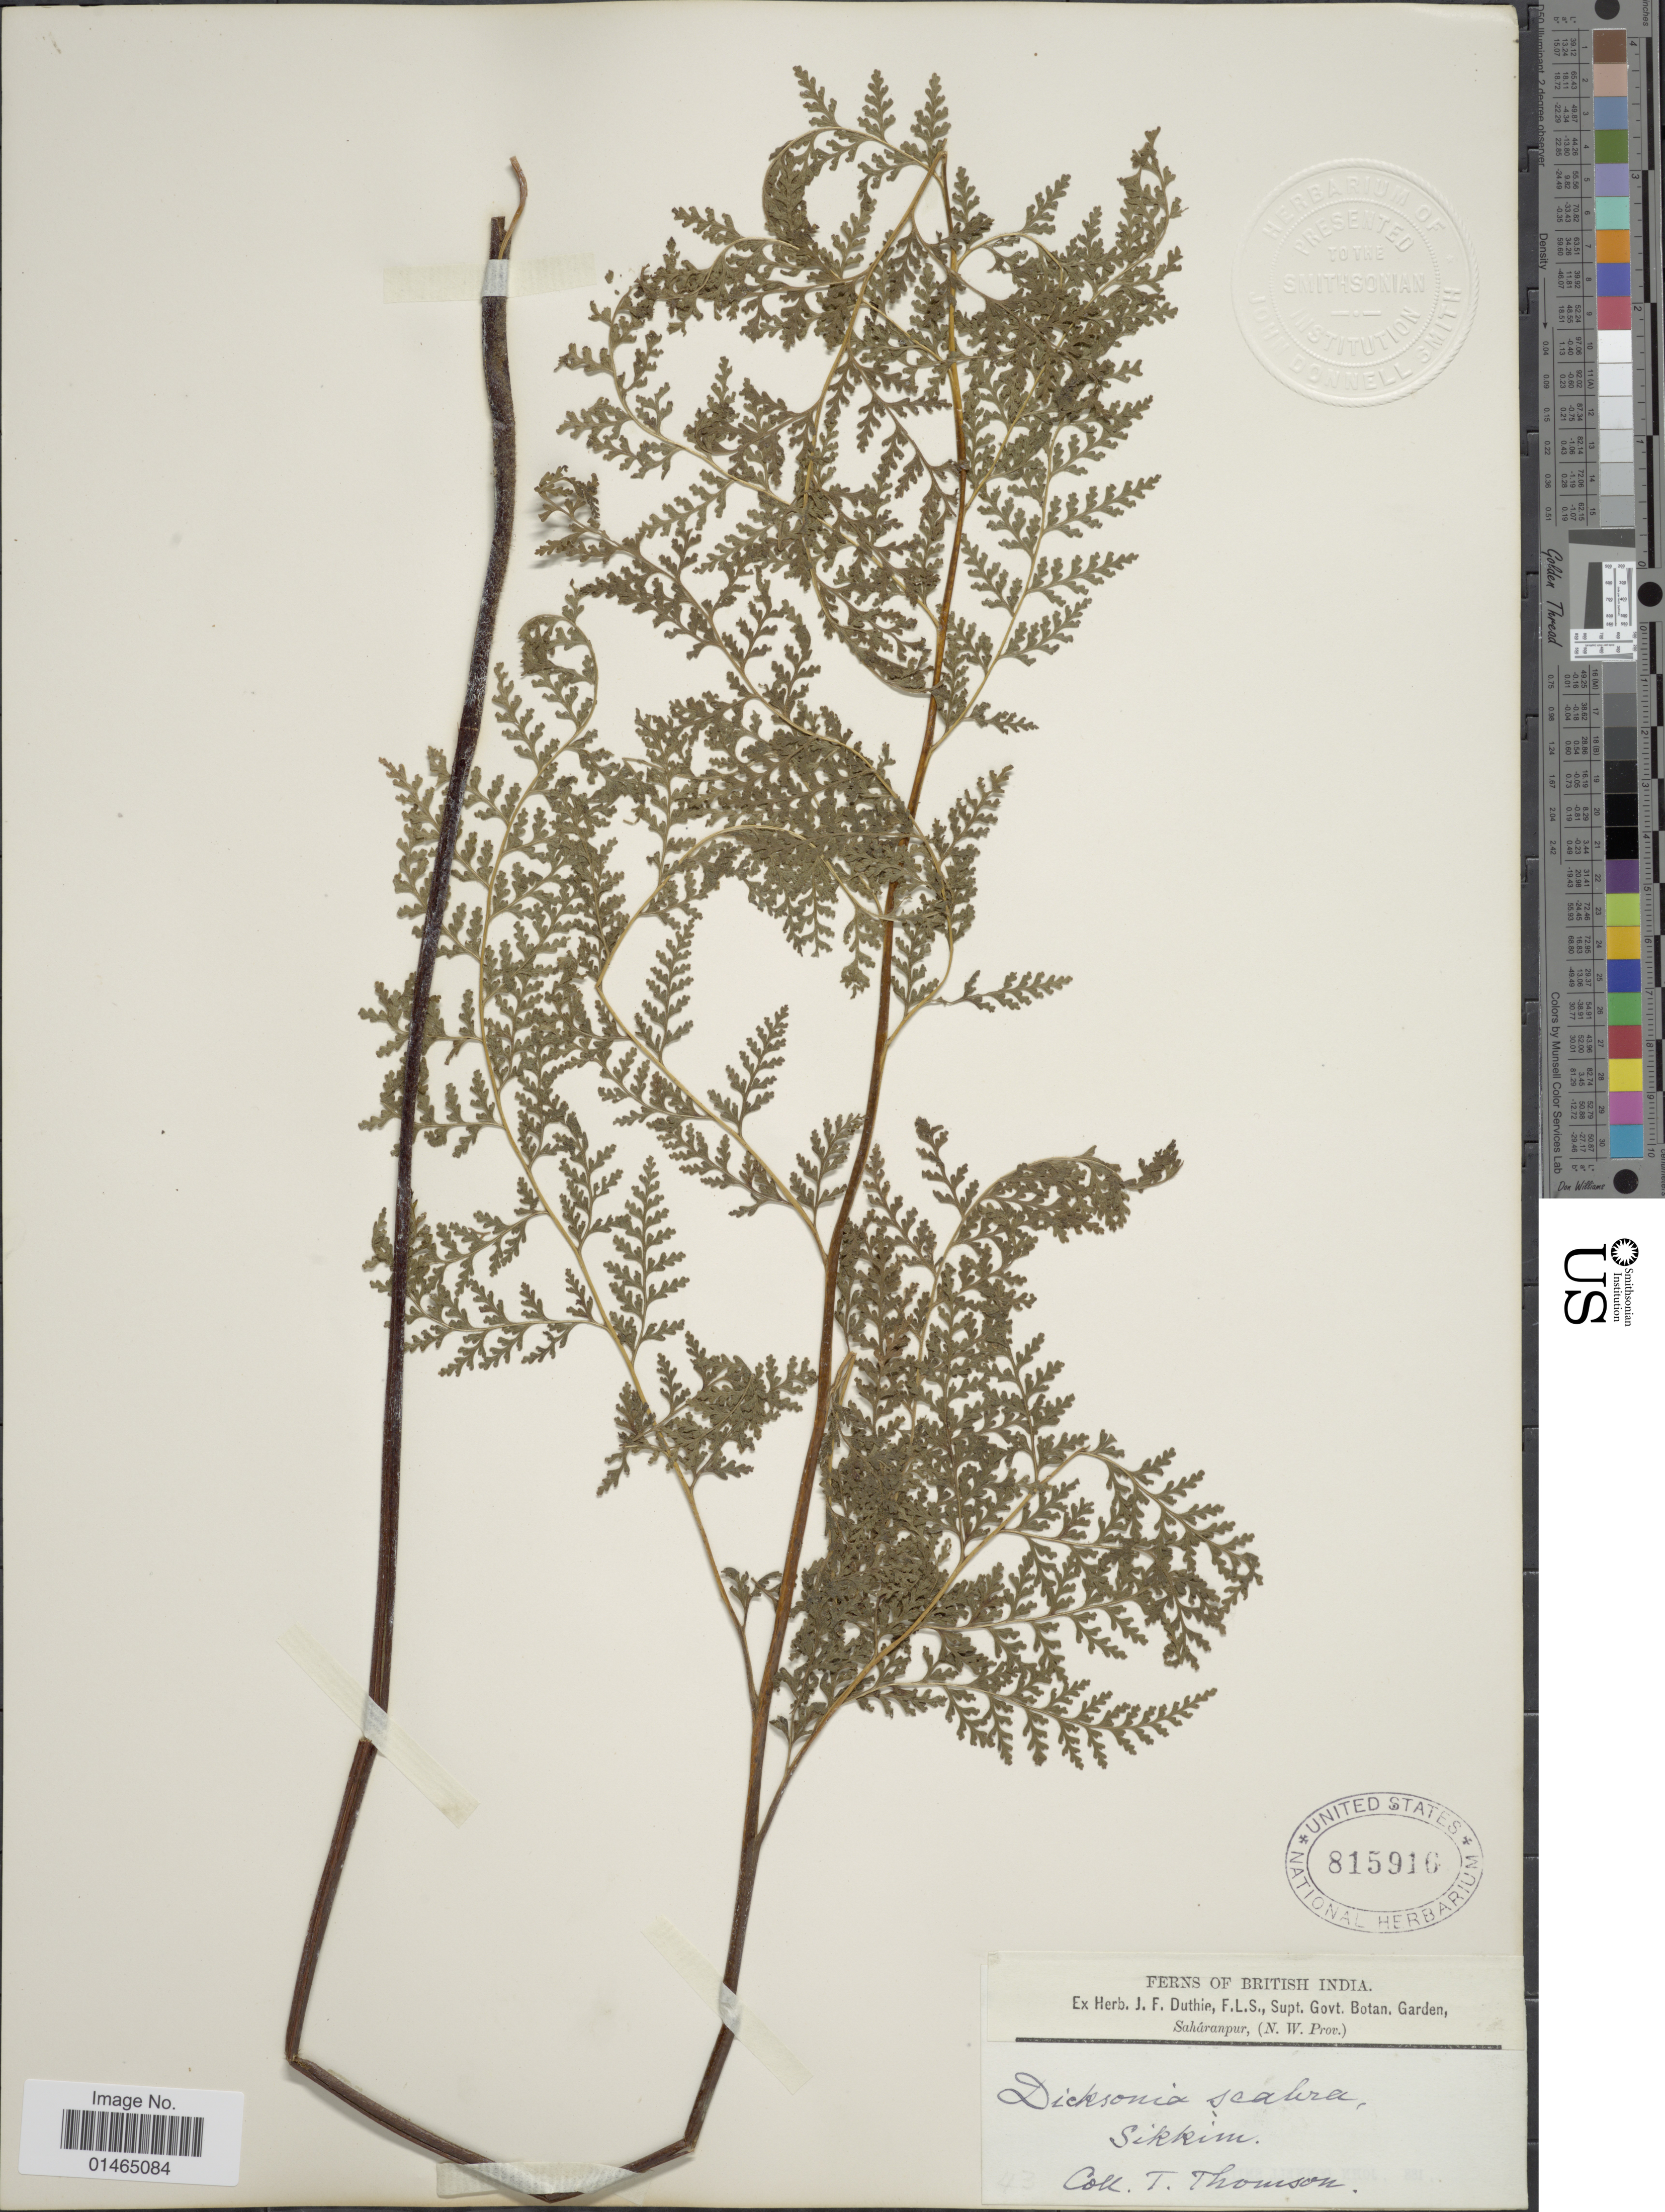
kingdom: Plantae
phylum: Tracheophyta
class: Polypodiopsida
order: Polypodiales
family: Dennstaedtiaceae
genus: Dennstaedtia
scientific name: Dennstaedtia scabra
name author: (Wall. ex Hook.) T. Moore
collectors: T. Thomson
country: India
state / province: Sikkim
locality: Ferns of British India.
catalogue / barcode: US 815916